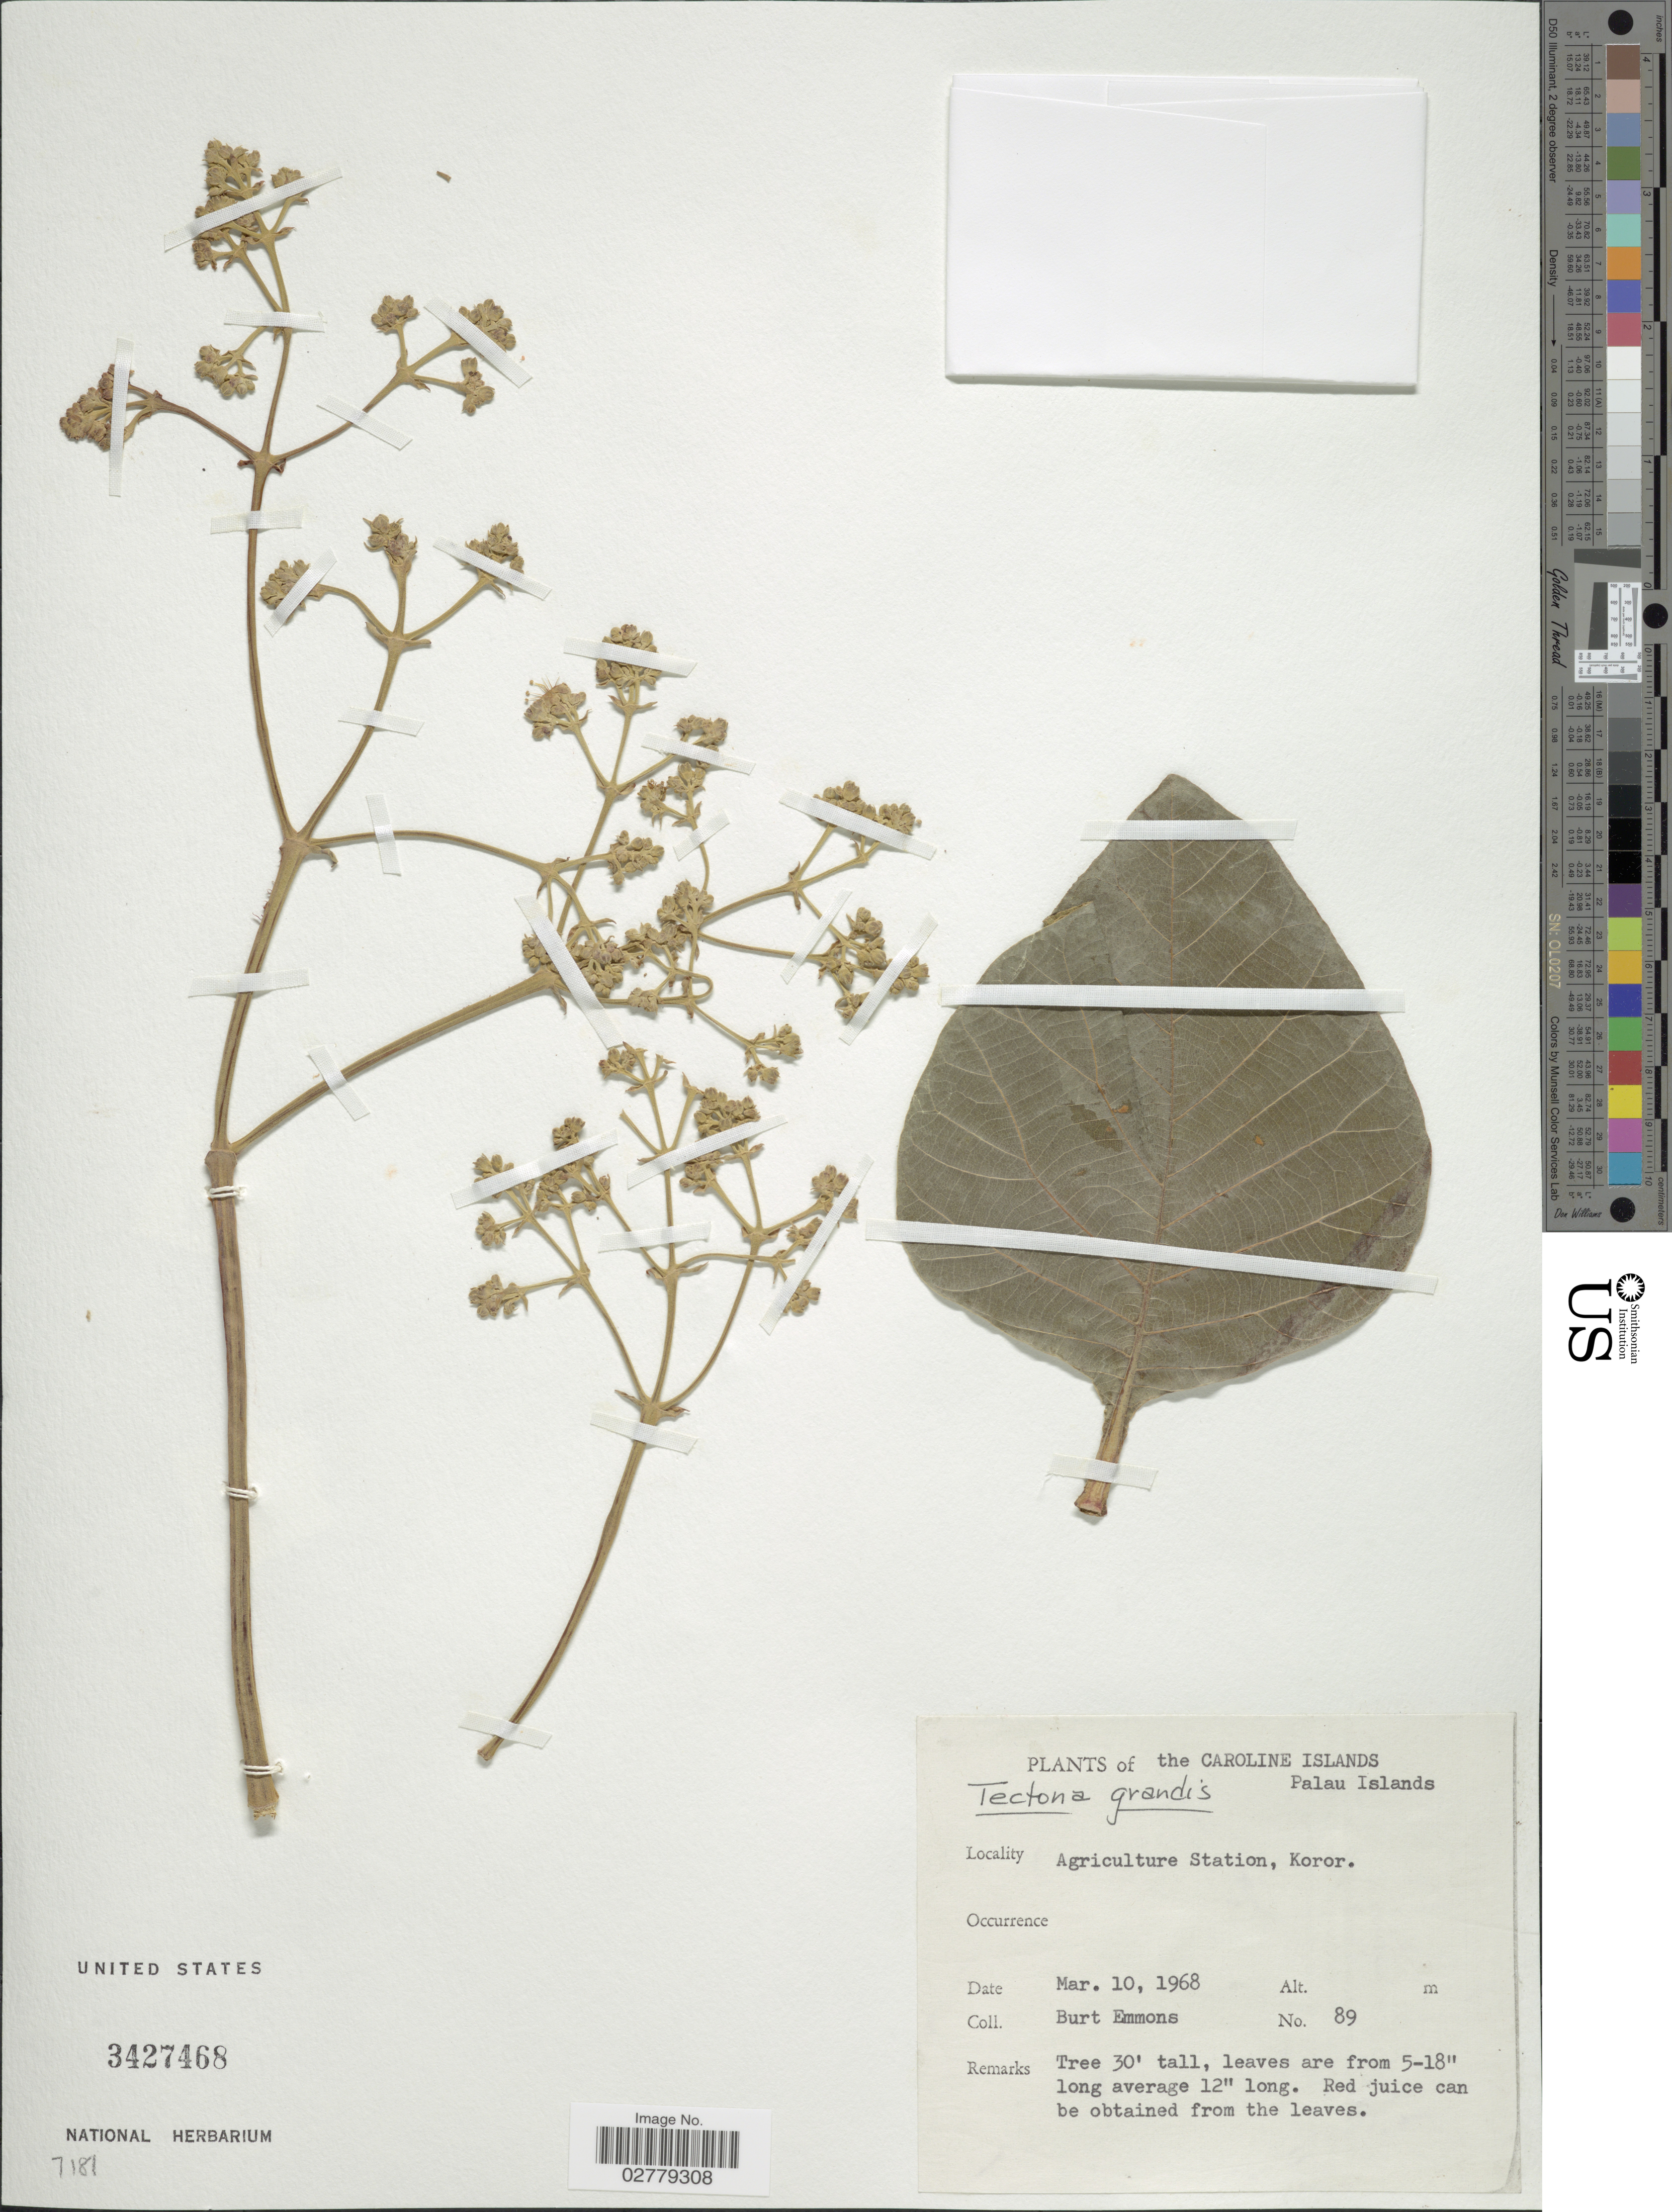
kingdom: Plantae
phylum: Tracheophyta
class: Magnoliopsida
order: Lamiales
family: Lamiaceae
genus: Tectona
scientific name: Tectona grandis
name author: L. f.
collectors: B. Emmons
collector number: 89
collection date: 1968-03-10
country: Palau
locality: Caroline Islands Palau Islands. Agriculture Station, Koror.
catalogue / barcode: US 3427468